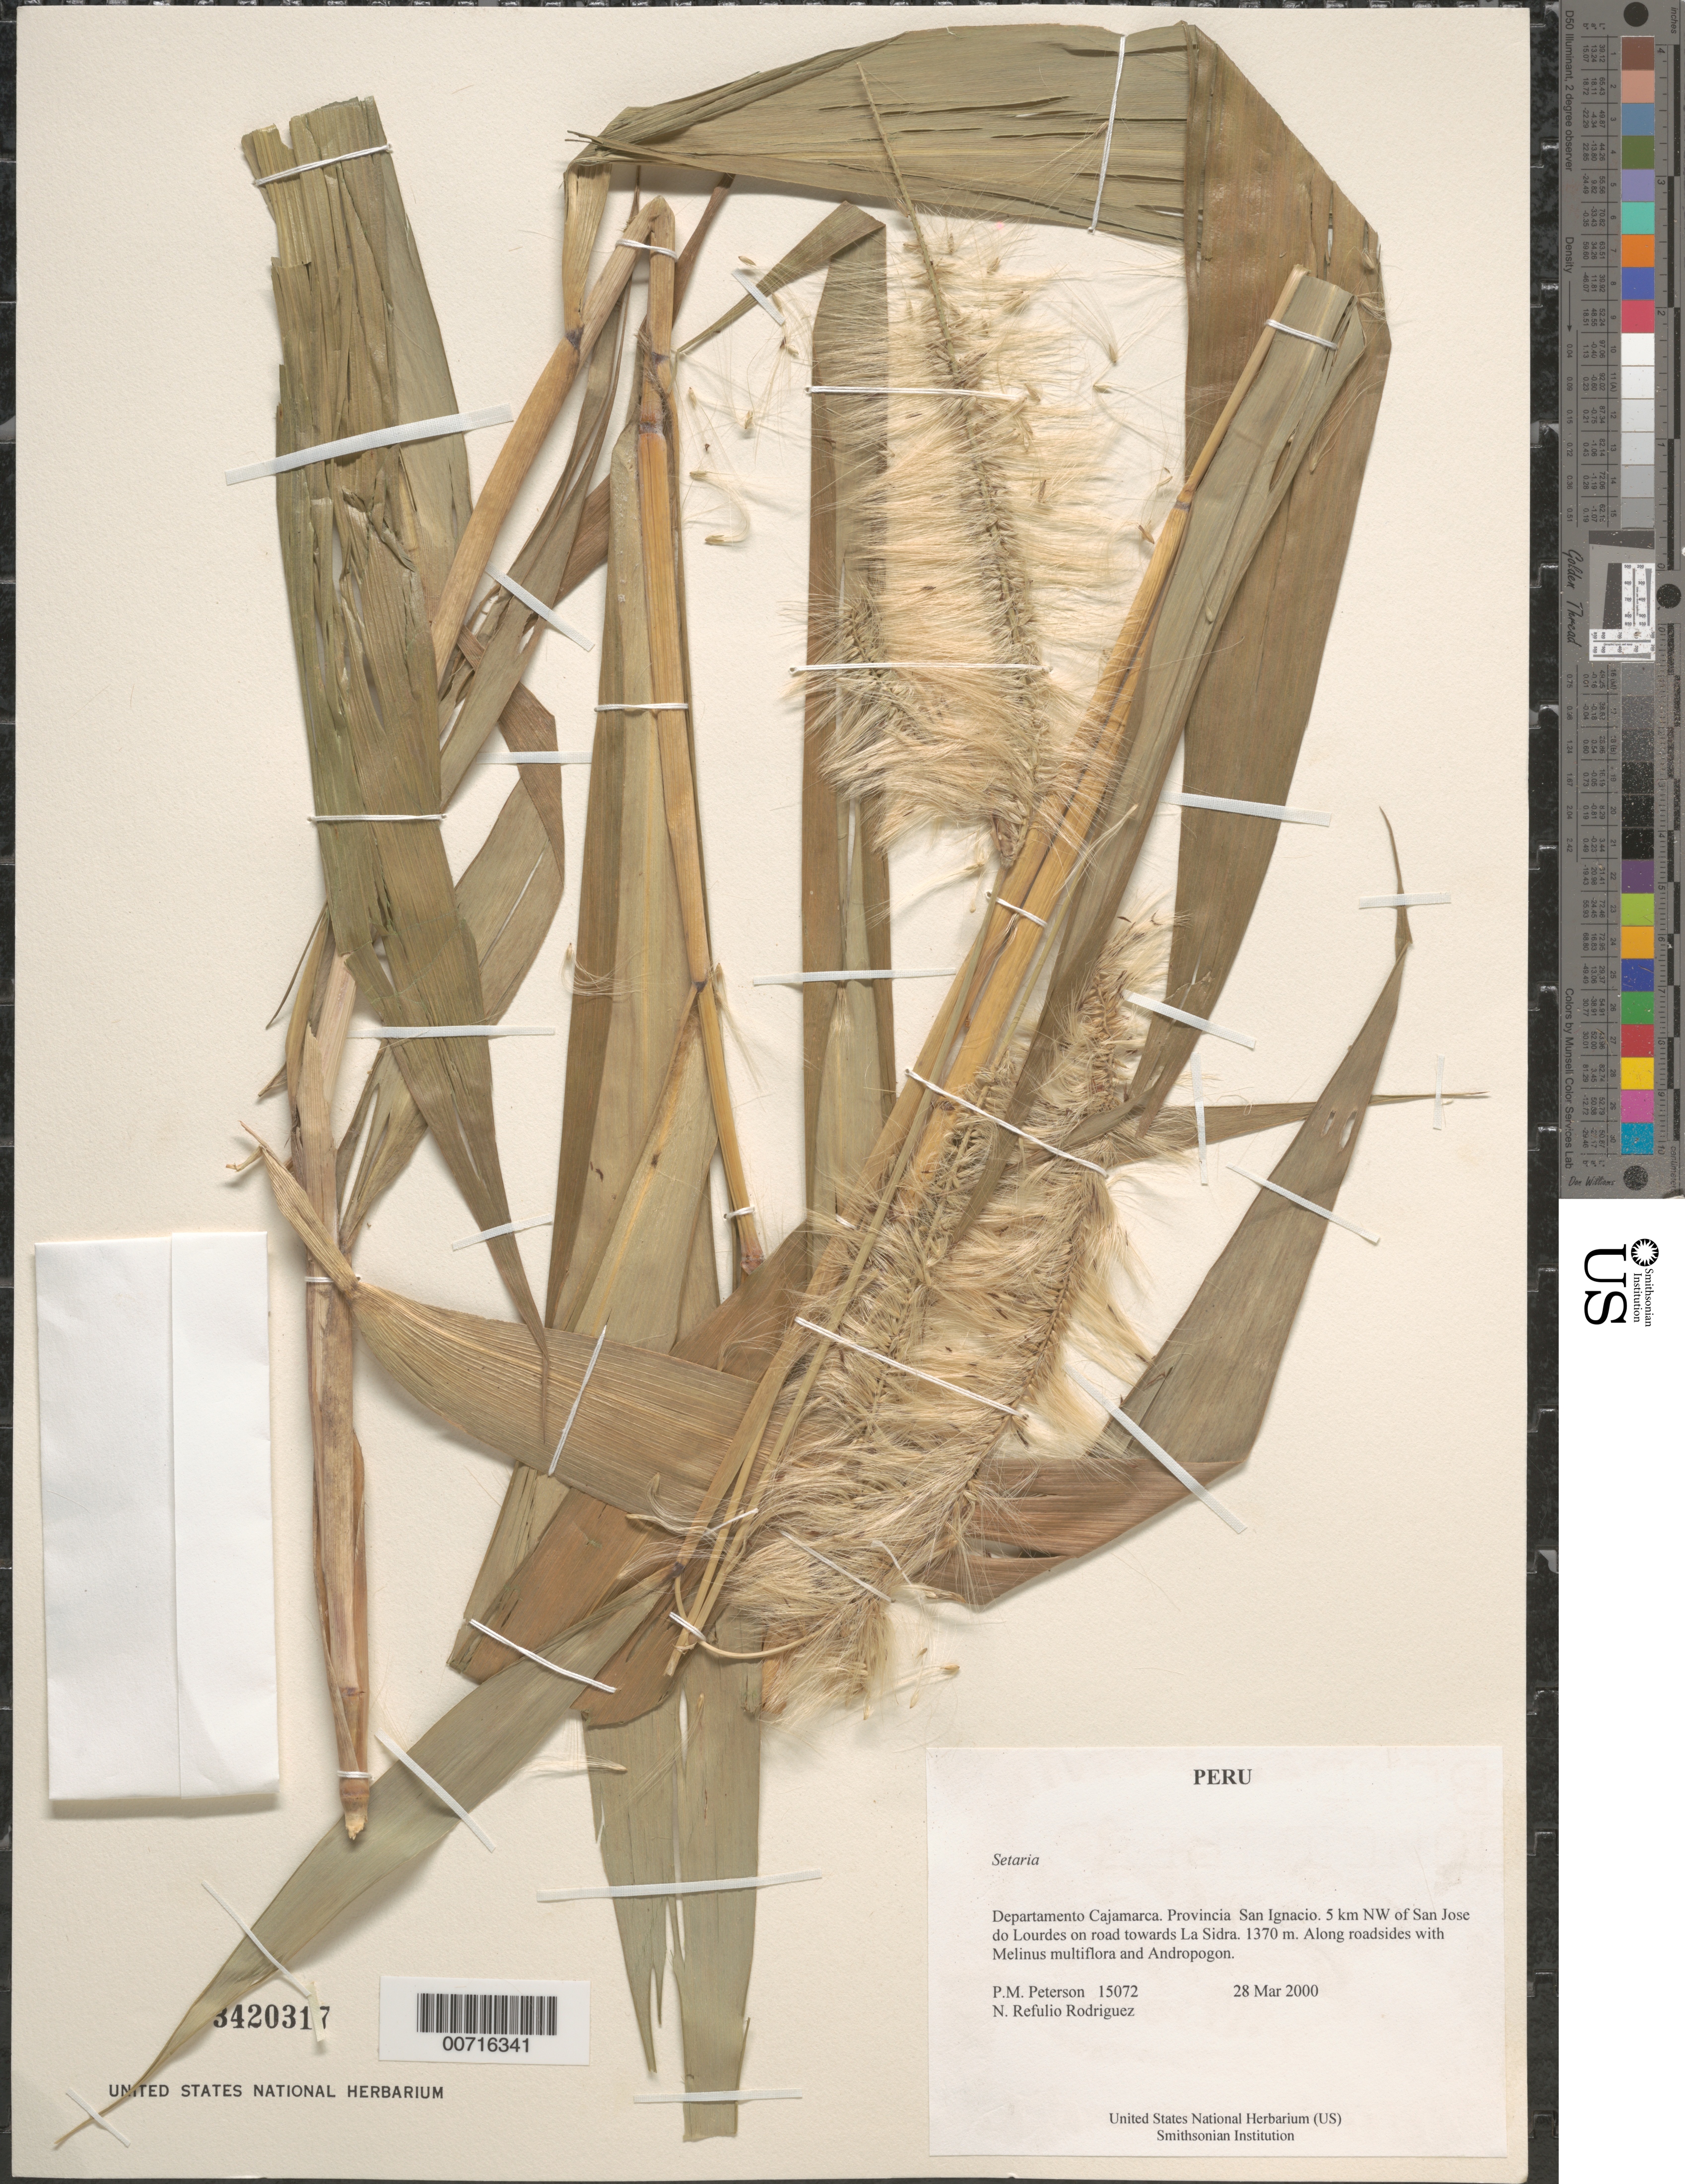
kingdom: Plantae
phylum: Tracheophyta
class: Liliopsida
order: Poales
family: Poaceae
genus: Setaria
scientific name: Setaria sp.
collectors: P. M. Peterson & N. Refulio-Rodríguez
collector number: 15072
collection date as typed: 28 Mar 2000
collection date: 2000-03-28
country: Peru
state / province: Cajamarca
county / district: San Ignacio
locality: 5 km NW of San Jose do Lourdes on road towards La Sidra.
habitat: Along roadsides with Melinus multiflora and Andropogon.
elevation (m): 1370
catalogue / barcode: US 3420317